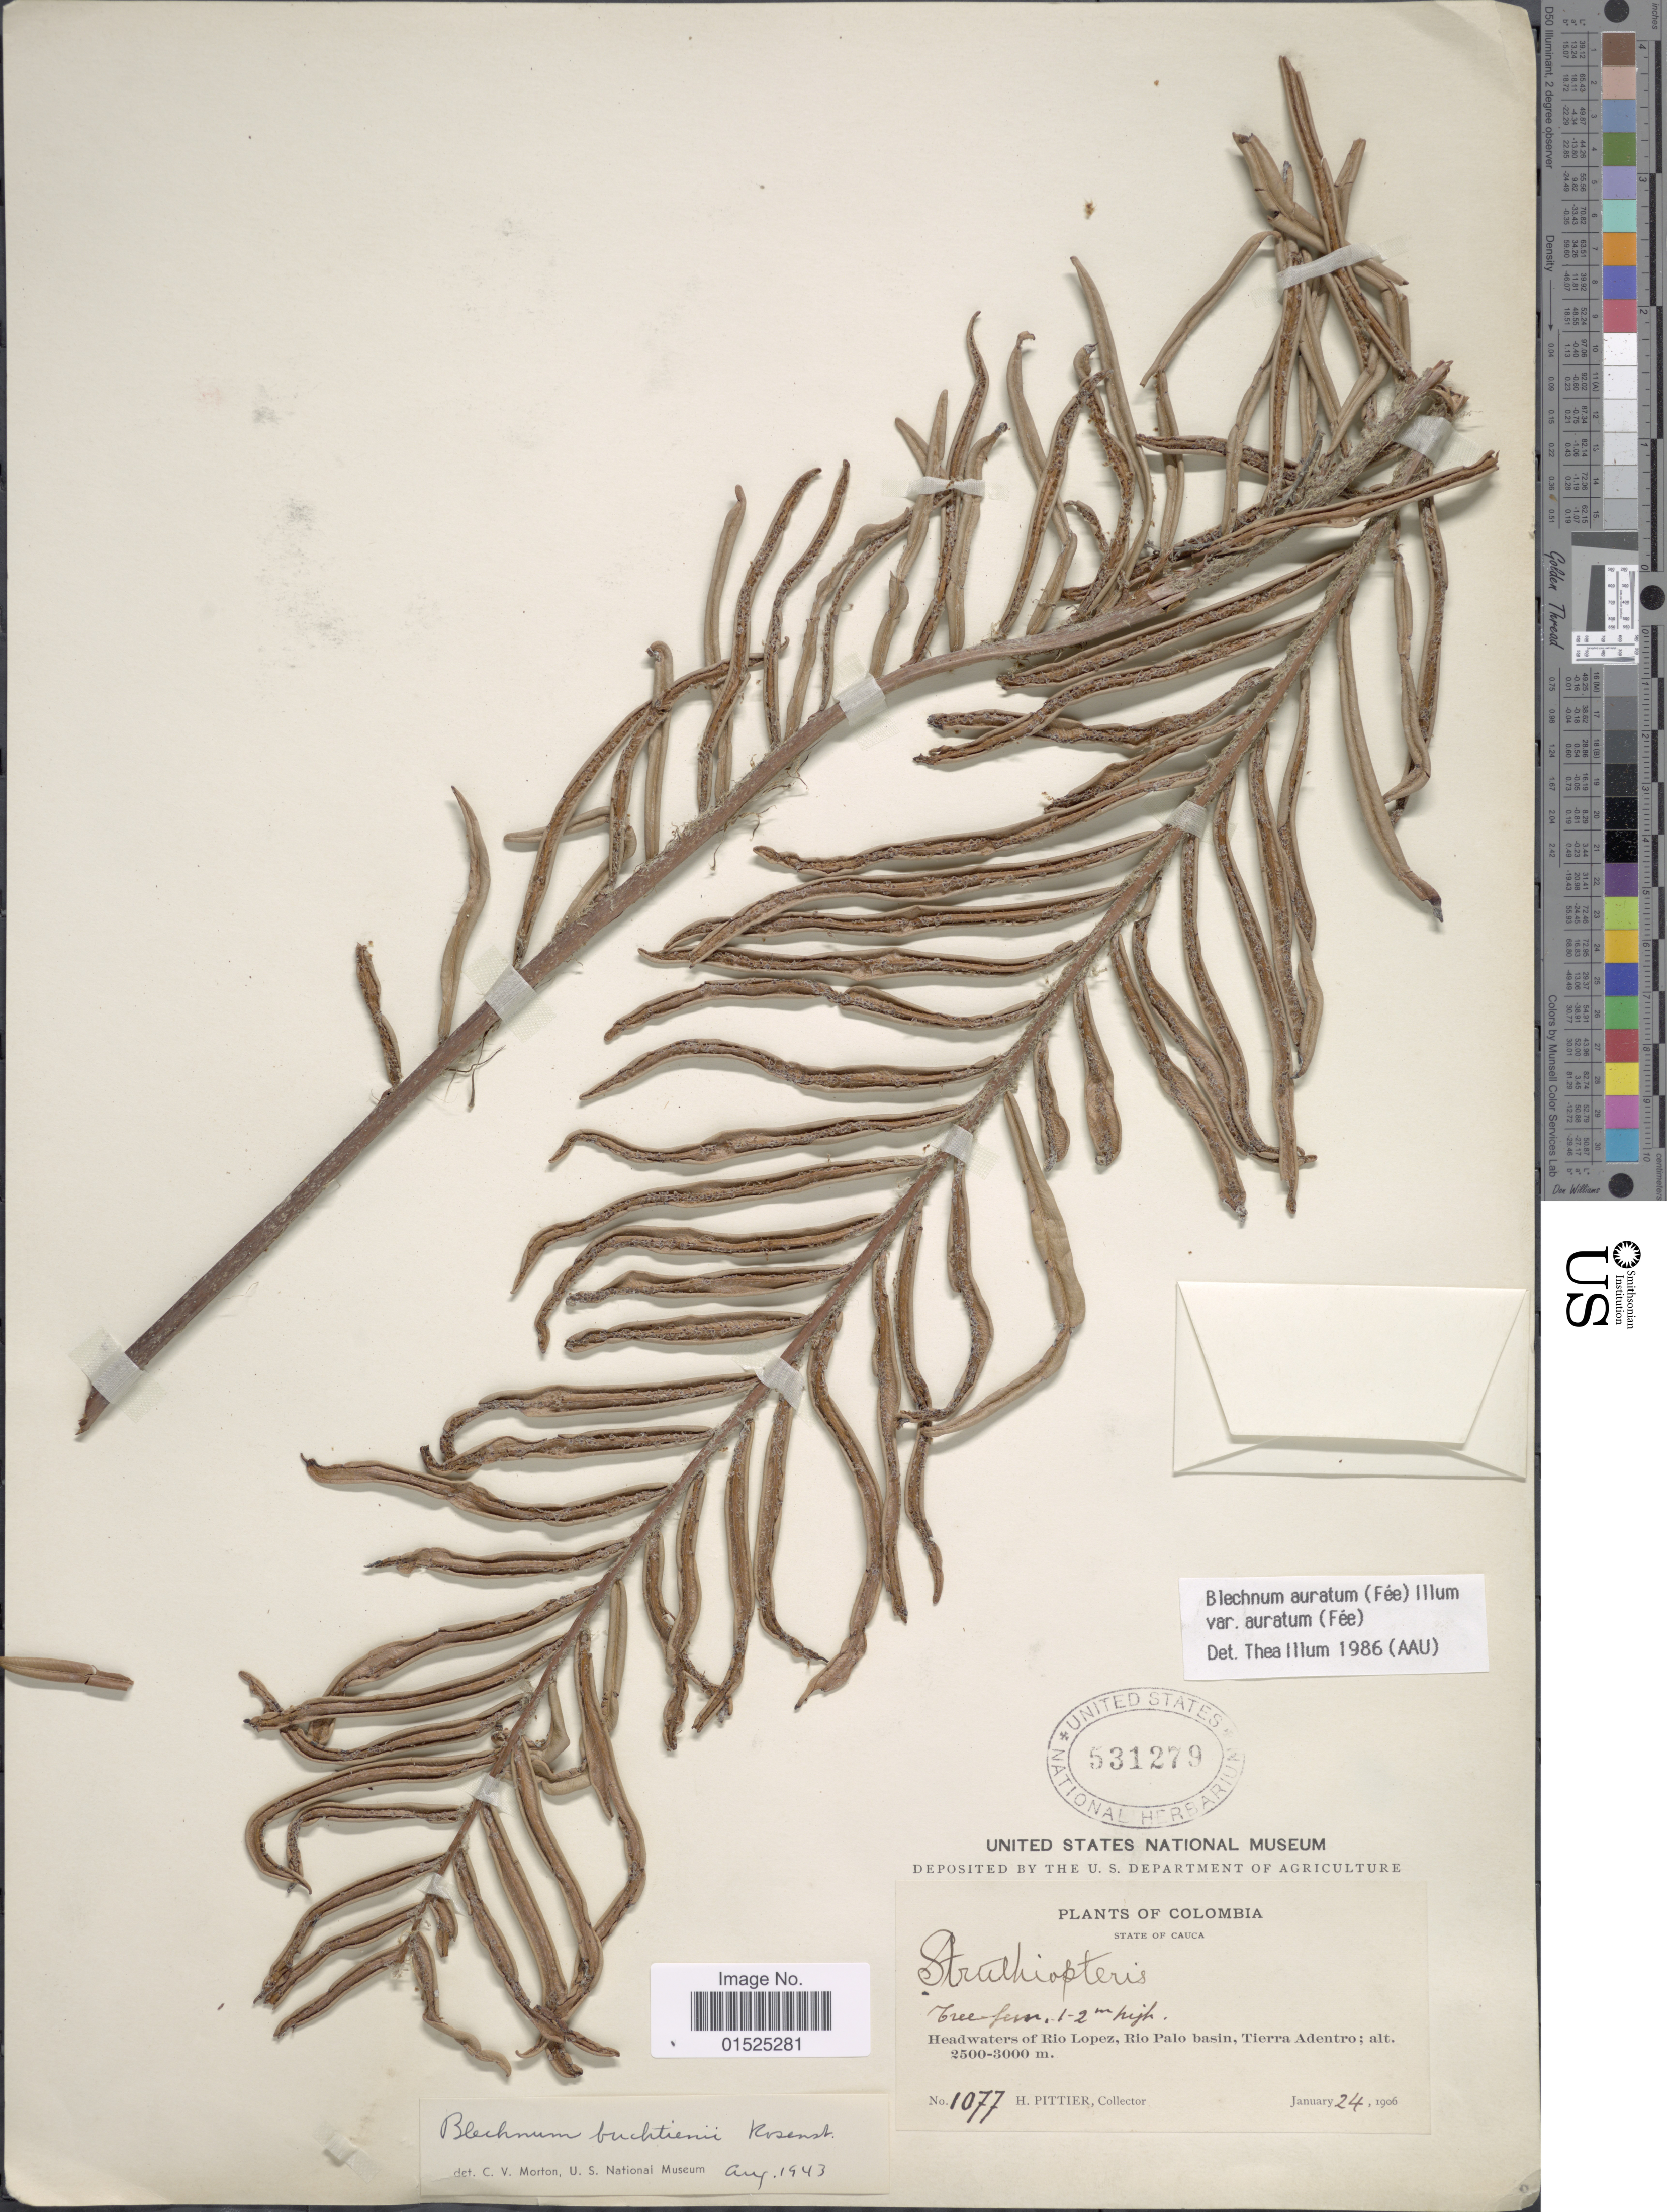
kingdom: Plantae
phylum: Tracheophyta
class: Polypodiopsida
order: Polypodiales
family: Blechnaceae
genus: Blechnum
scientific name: Blechnum auratum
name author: (Fée) R.M. Tryon & Stolze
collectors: H. F. Pittier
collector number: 1077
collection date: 1906-01-24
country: Colombia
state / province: Cauca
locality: Headwaters of Rio Lopez, Rio Palo basin, Tierra Adentro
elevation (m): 2500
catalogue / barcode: US 531279